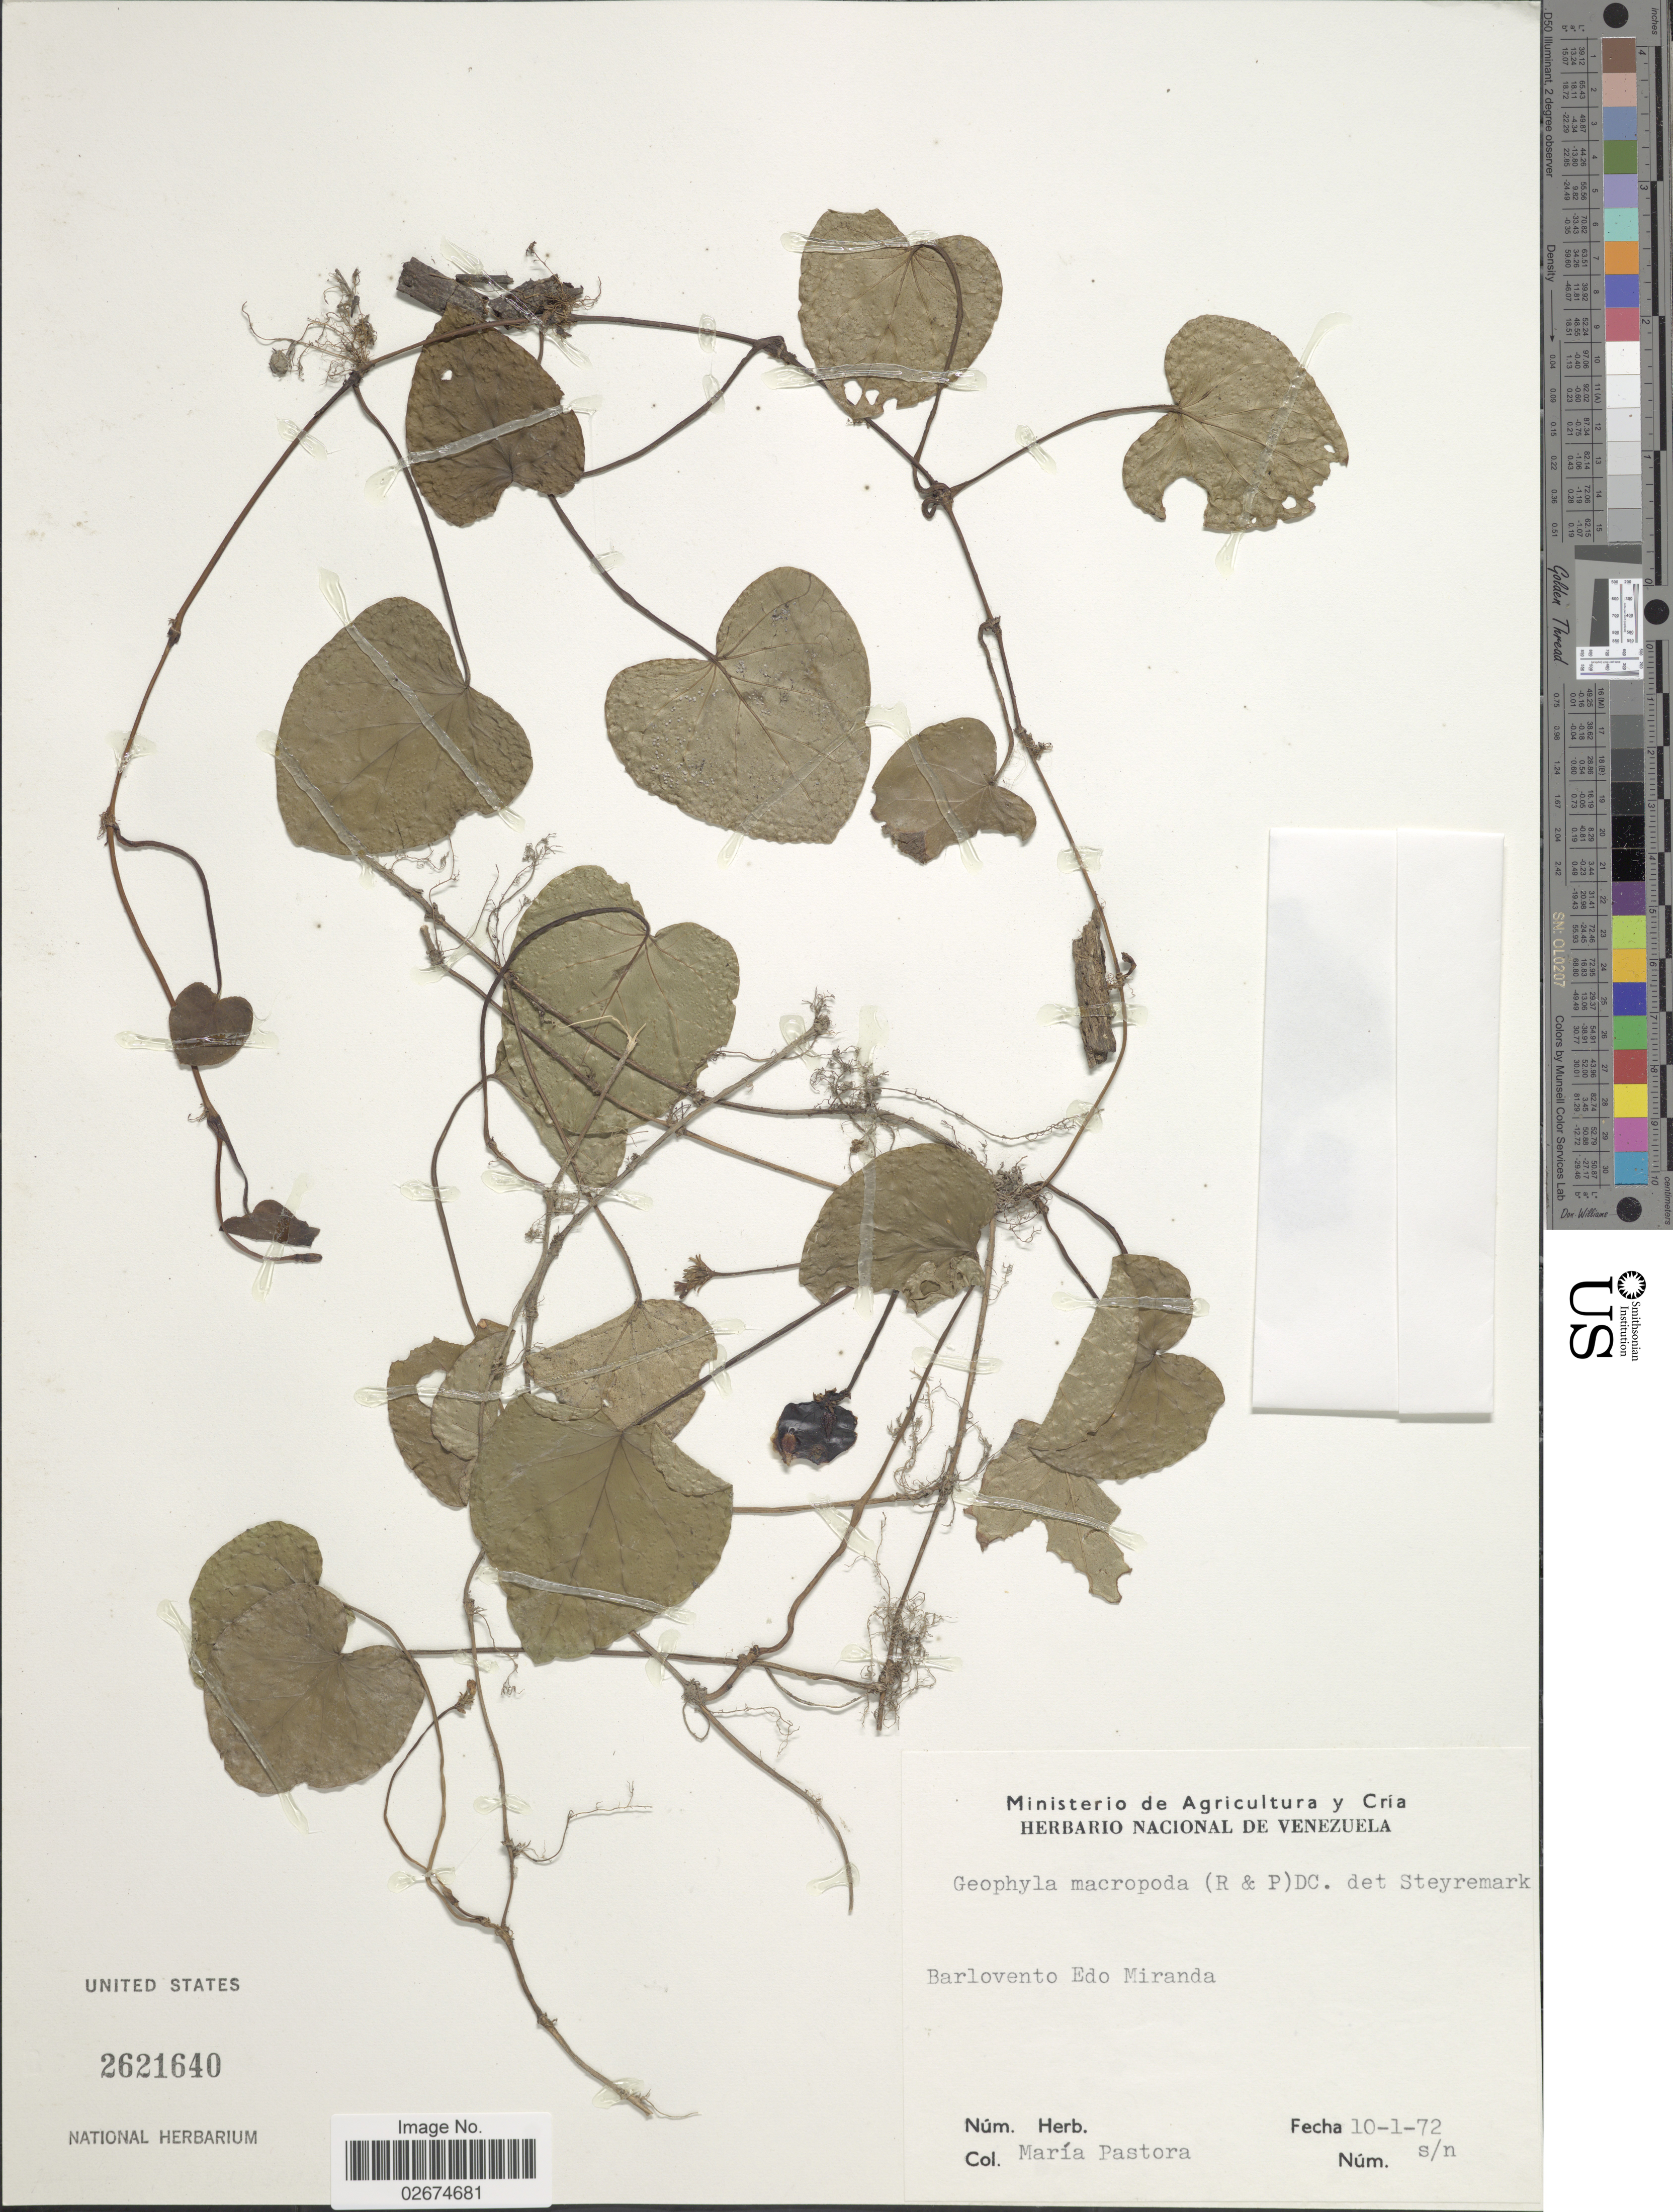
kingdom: Plantae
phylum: Tracheophyta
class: Magnoliopsida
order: Gentianales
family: Rubiaceae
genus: Geophila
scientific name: Geophila macropoda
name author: (Ruiz & Pav.) DC.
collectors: M. Pastora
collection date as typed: Transcribed d/m/y: 10/1/72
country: Venezuela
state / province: Miranda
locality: Barlovento, Edo. Miranda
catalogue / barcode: US 2621640